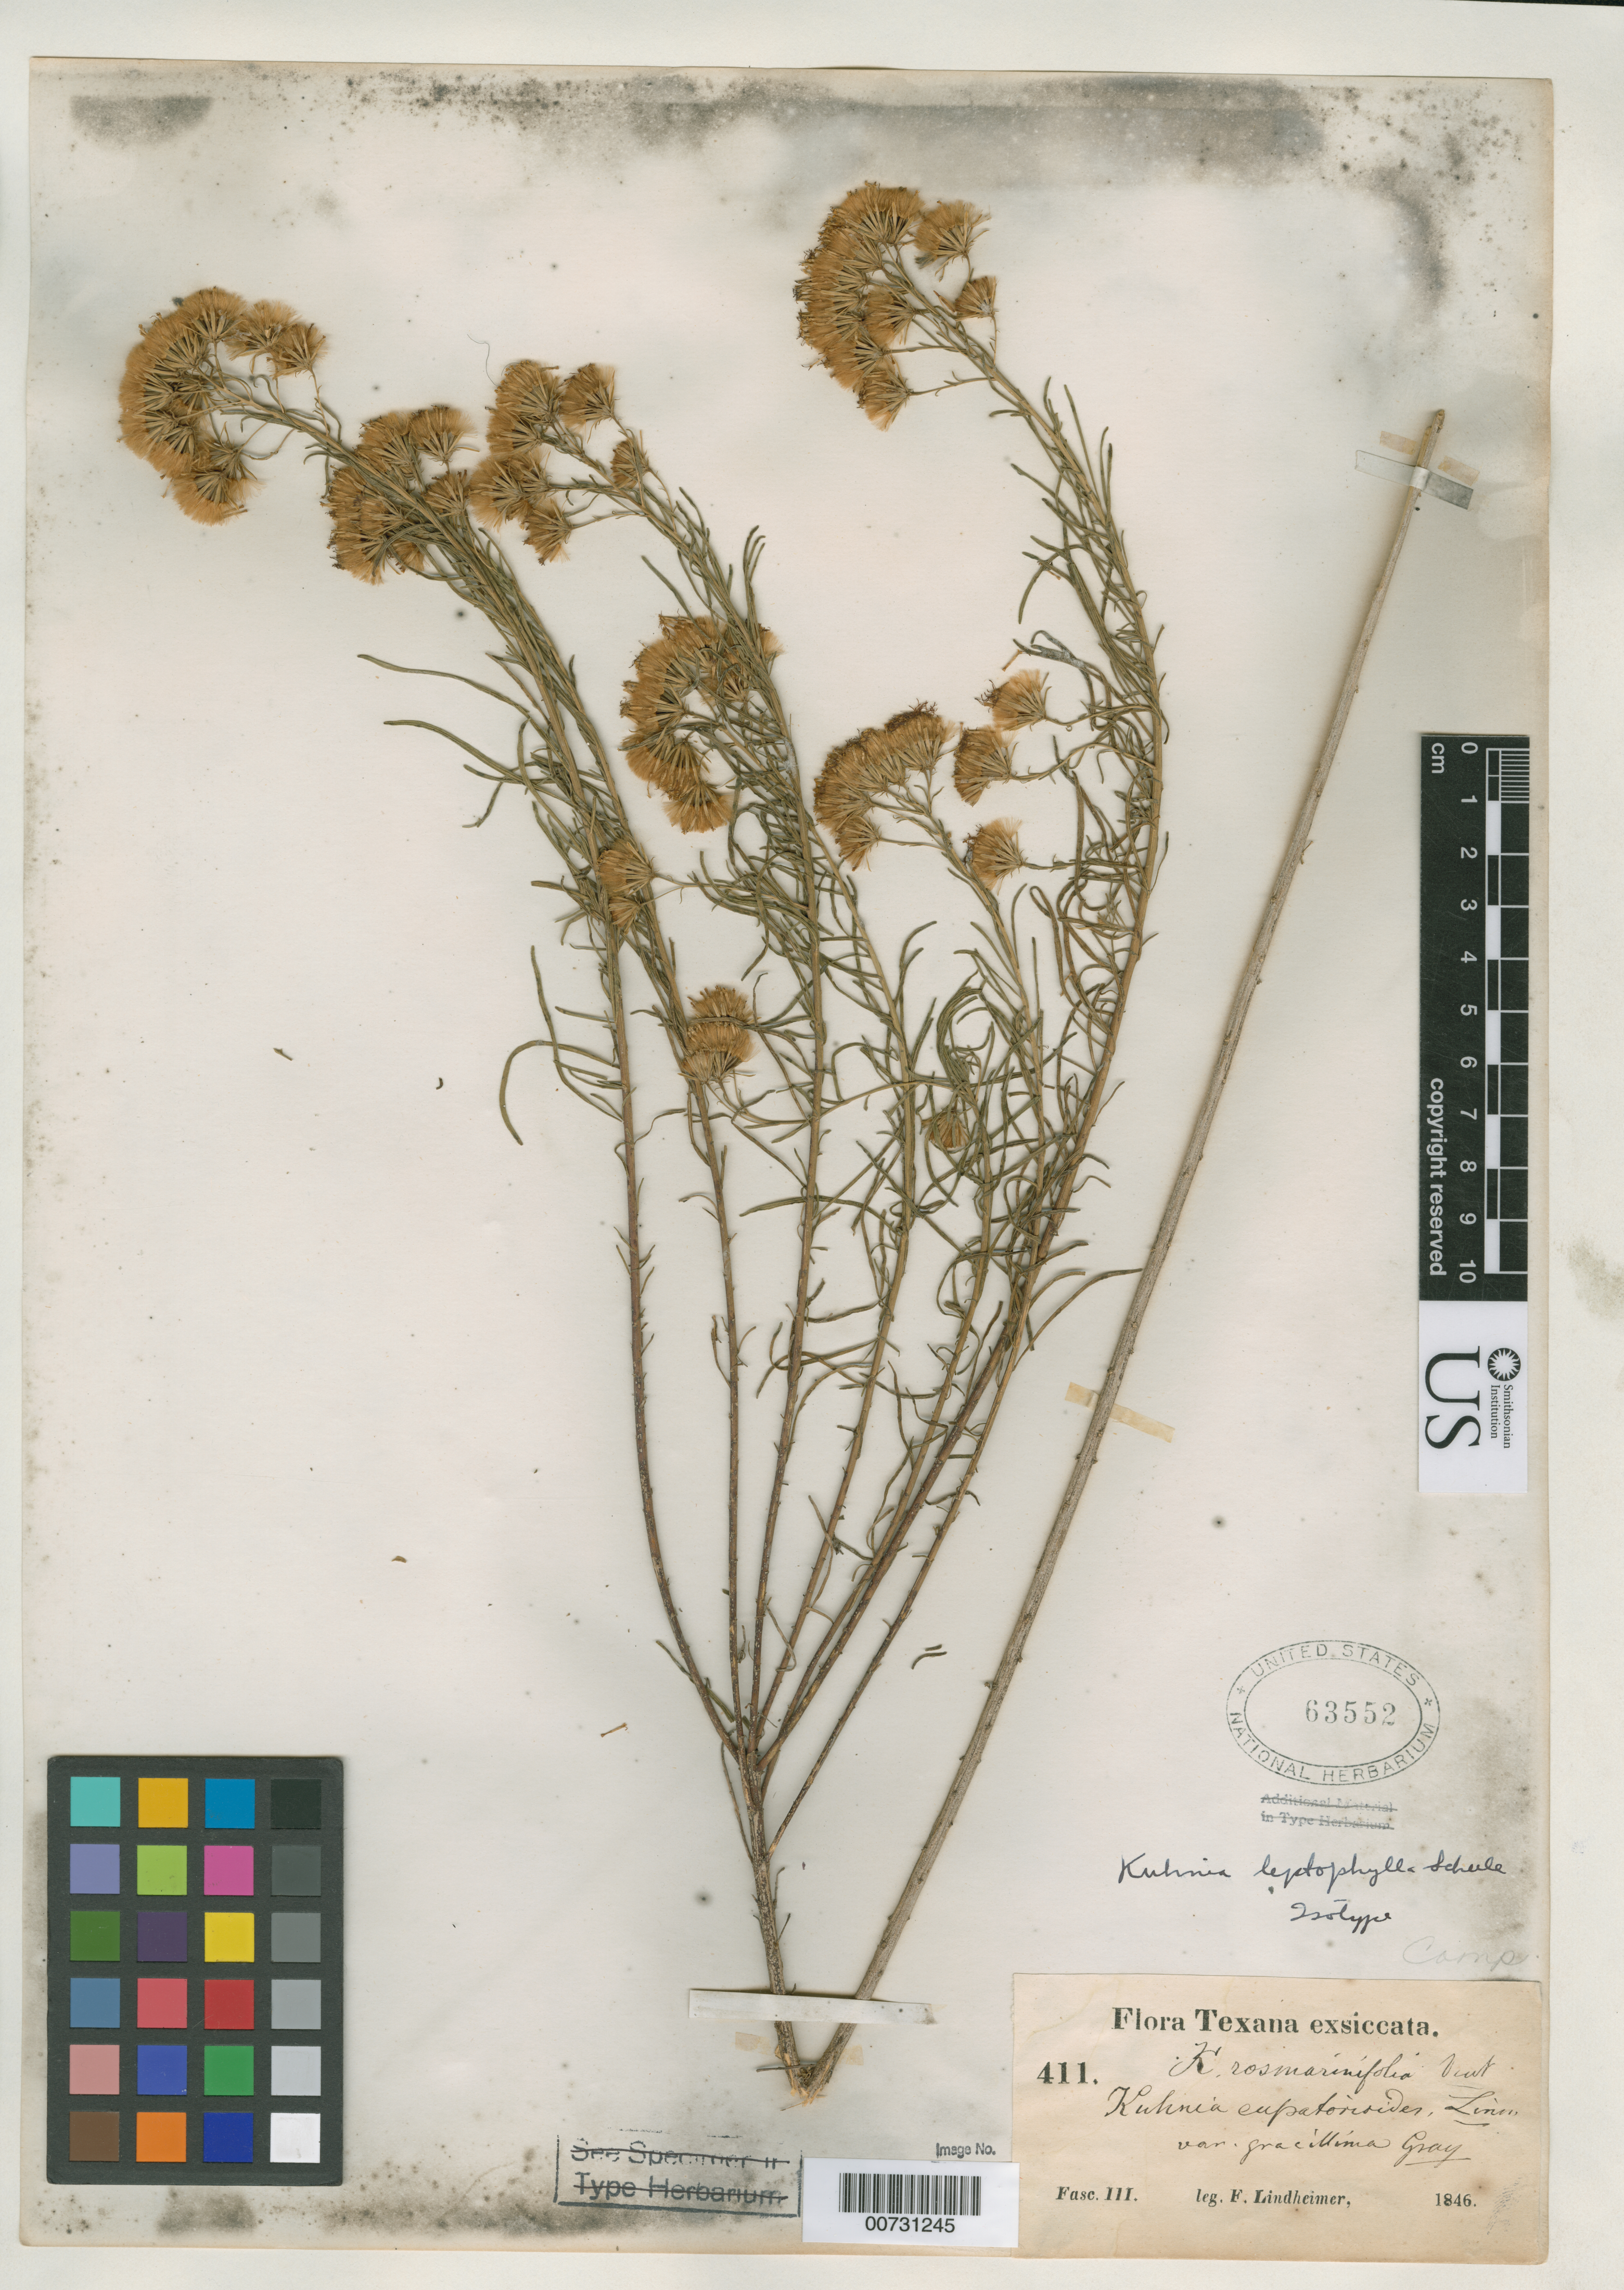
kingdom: Plantae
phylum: Tracheophyta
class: Magnoliopsida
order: Asterales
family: Asteraceae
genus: Kuhnia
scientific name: Kuhnia leptophylla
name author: Scheele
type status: Possible Isotype; Isotype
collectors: F. J. Lindheimer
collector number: Fl. Tex. Exs. 411, Fasc. III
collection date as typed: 1846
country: United States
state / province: Texas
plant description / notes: Cited 1946 (as probable isotype) by Shinners, Wrightia 1: 128. =Brickellia leptophylla (Scheele) Shinners acc. to Shinners 1971, Sida 4: 274; B. eupatorioides var. gracillima (A. Gray) B.L. Turner acc. to Turner, Phytologia 67: 130 (1989).; Also an isotype of Kuhnia eupatorioides var. gracillima A. Gray.; Cited 1946 by Shinners, Wrightia 1: 128. =Brickellia leptophylla (Scheele) Shinners acc. to Shinners 1971, Sida 4: 274; B. eupatorioides var. gracillima (A. Gray) B.L. Turner acc. to Turner, Phytologia 67: 130 (1989); Also a possible isotype of Kuhnia leptophylla Scheele.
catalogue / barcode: US 63552